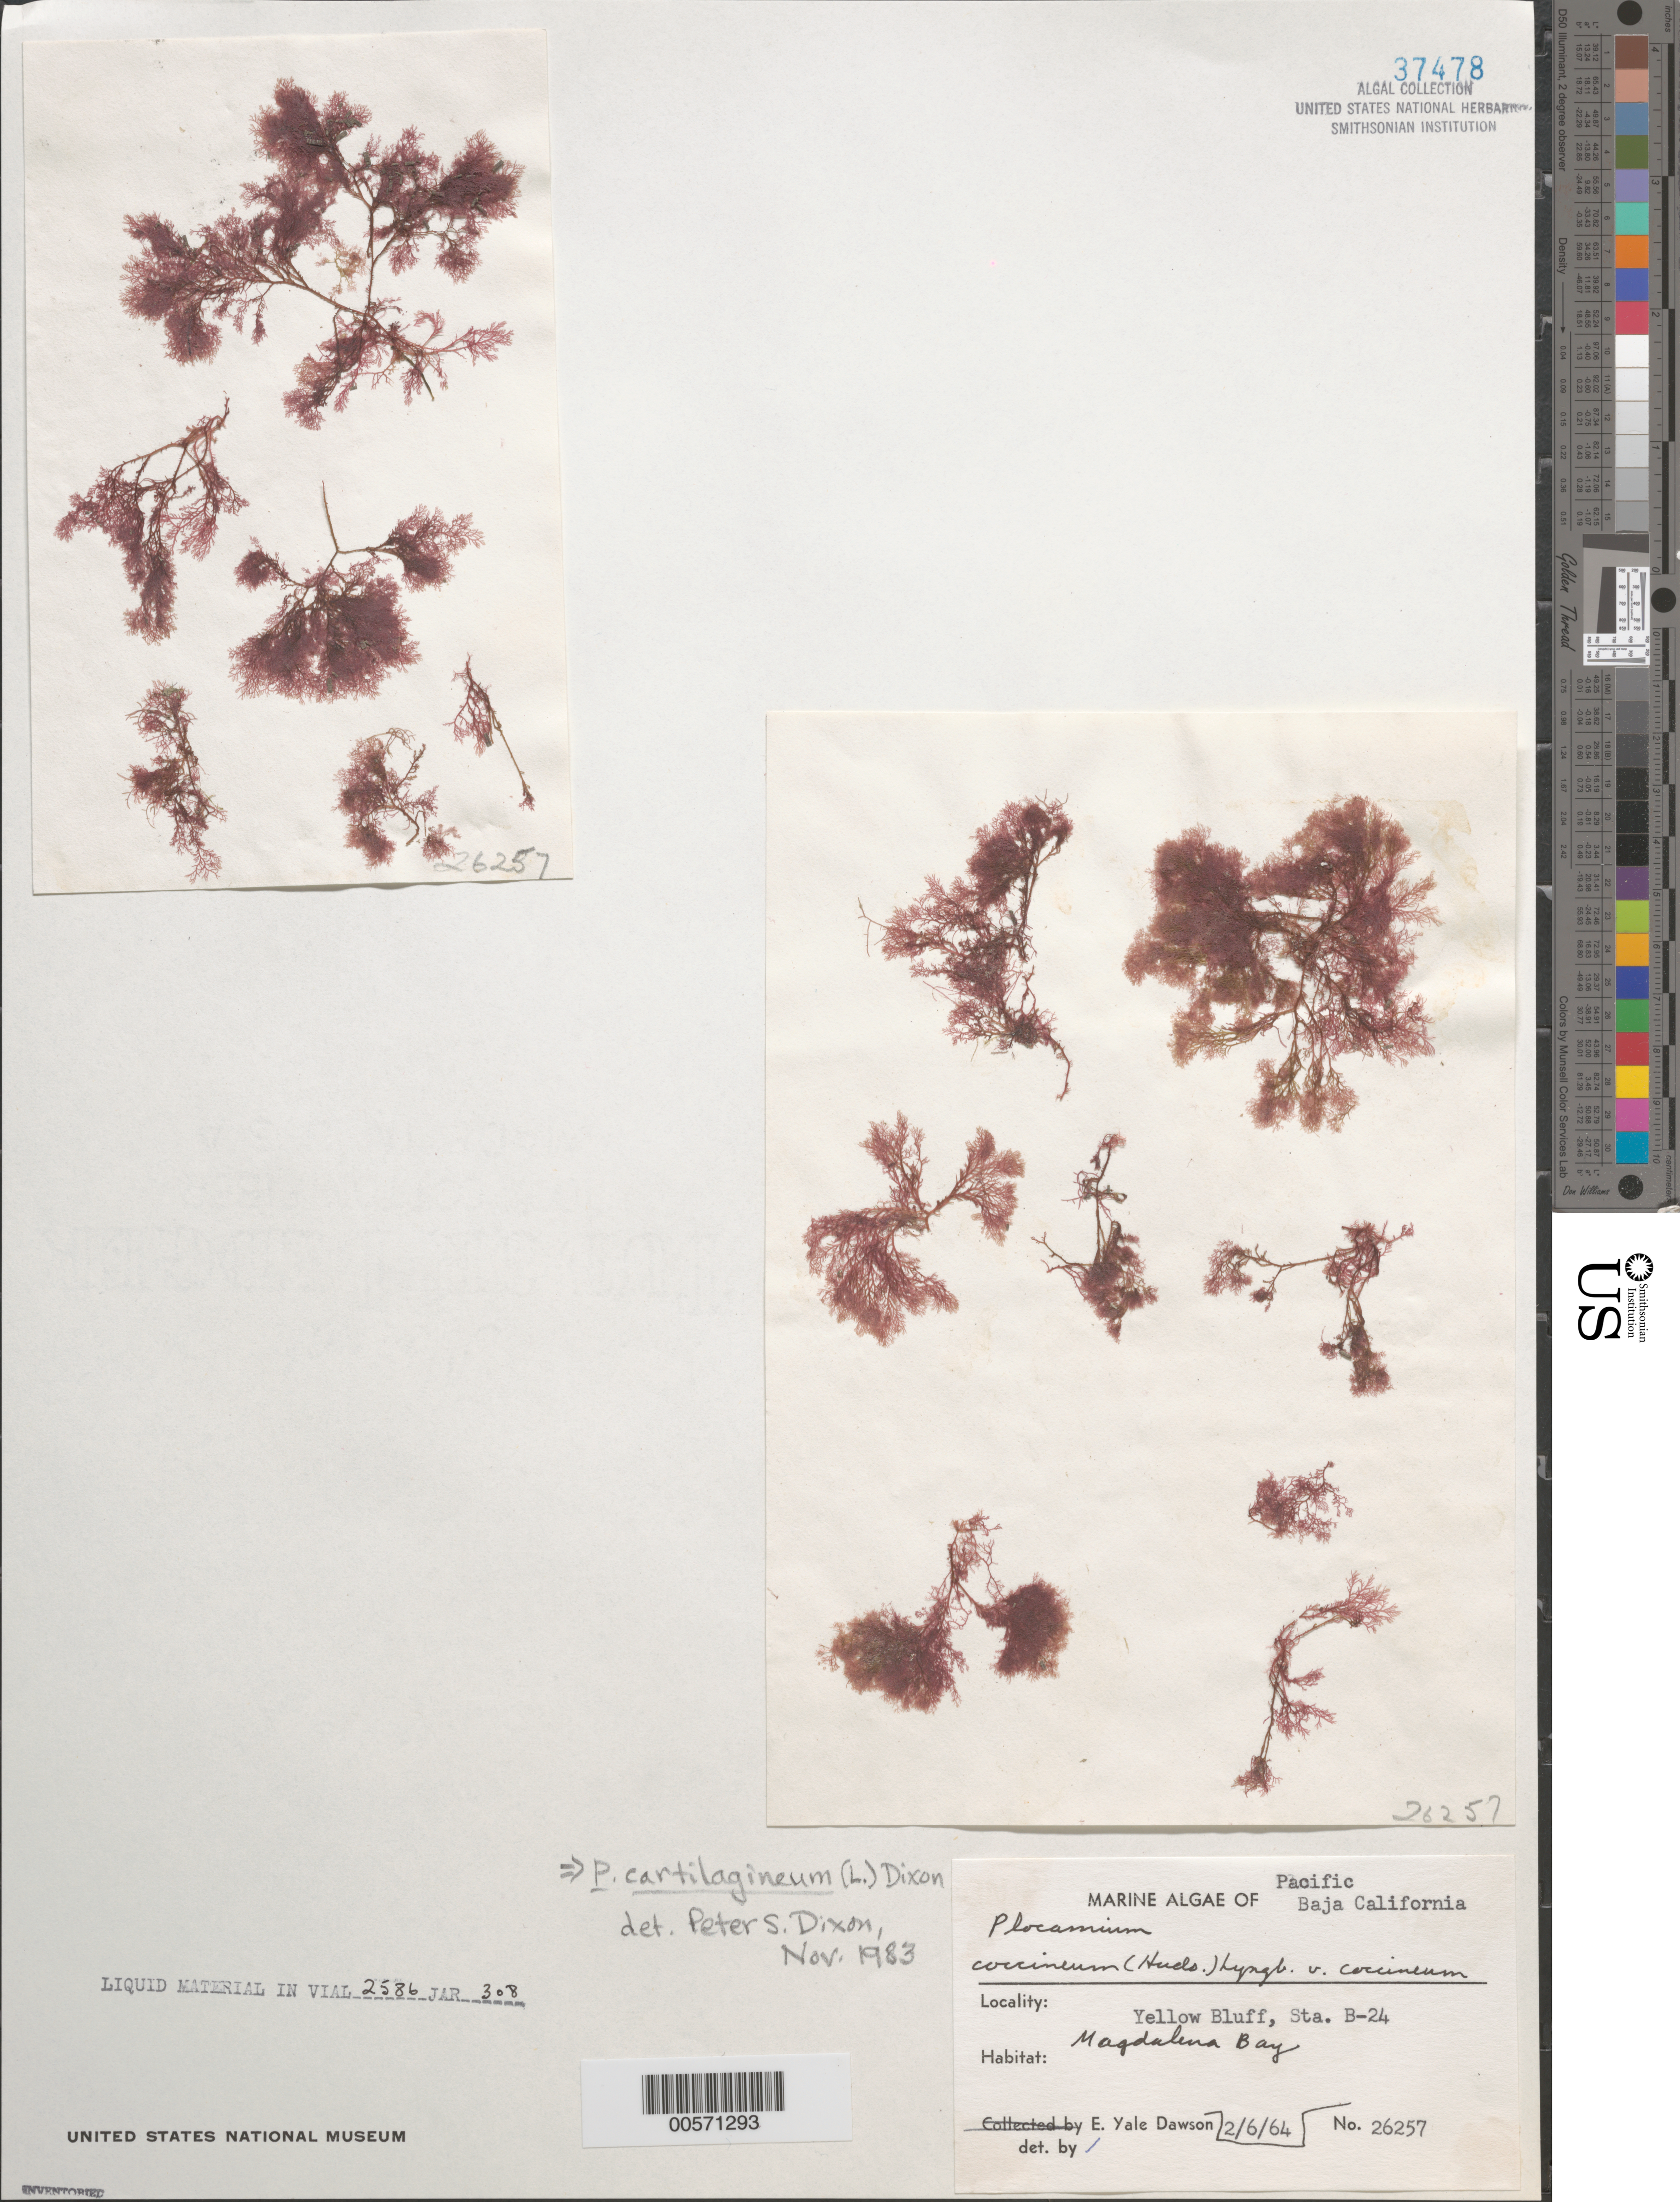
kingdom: Plantae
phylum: Rhodophyta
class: Florideophyceae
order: Plocamiales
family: Plocamiaceae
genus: Plocamium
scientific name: Plocamium cartilagineum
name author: (L.) P.S. Dixon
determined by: Dixon, P. S.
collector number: EYD 26257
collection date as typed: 06 Feb 1964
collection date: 1964-02-06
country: Mexico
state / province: Baja California Sur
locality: Yellow Bluff, Bahia Magdalena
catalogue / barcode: US 37478